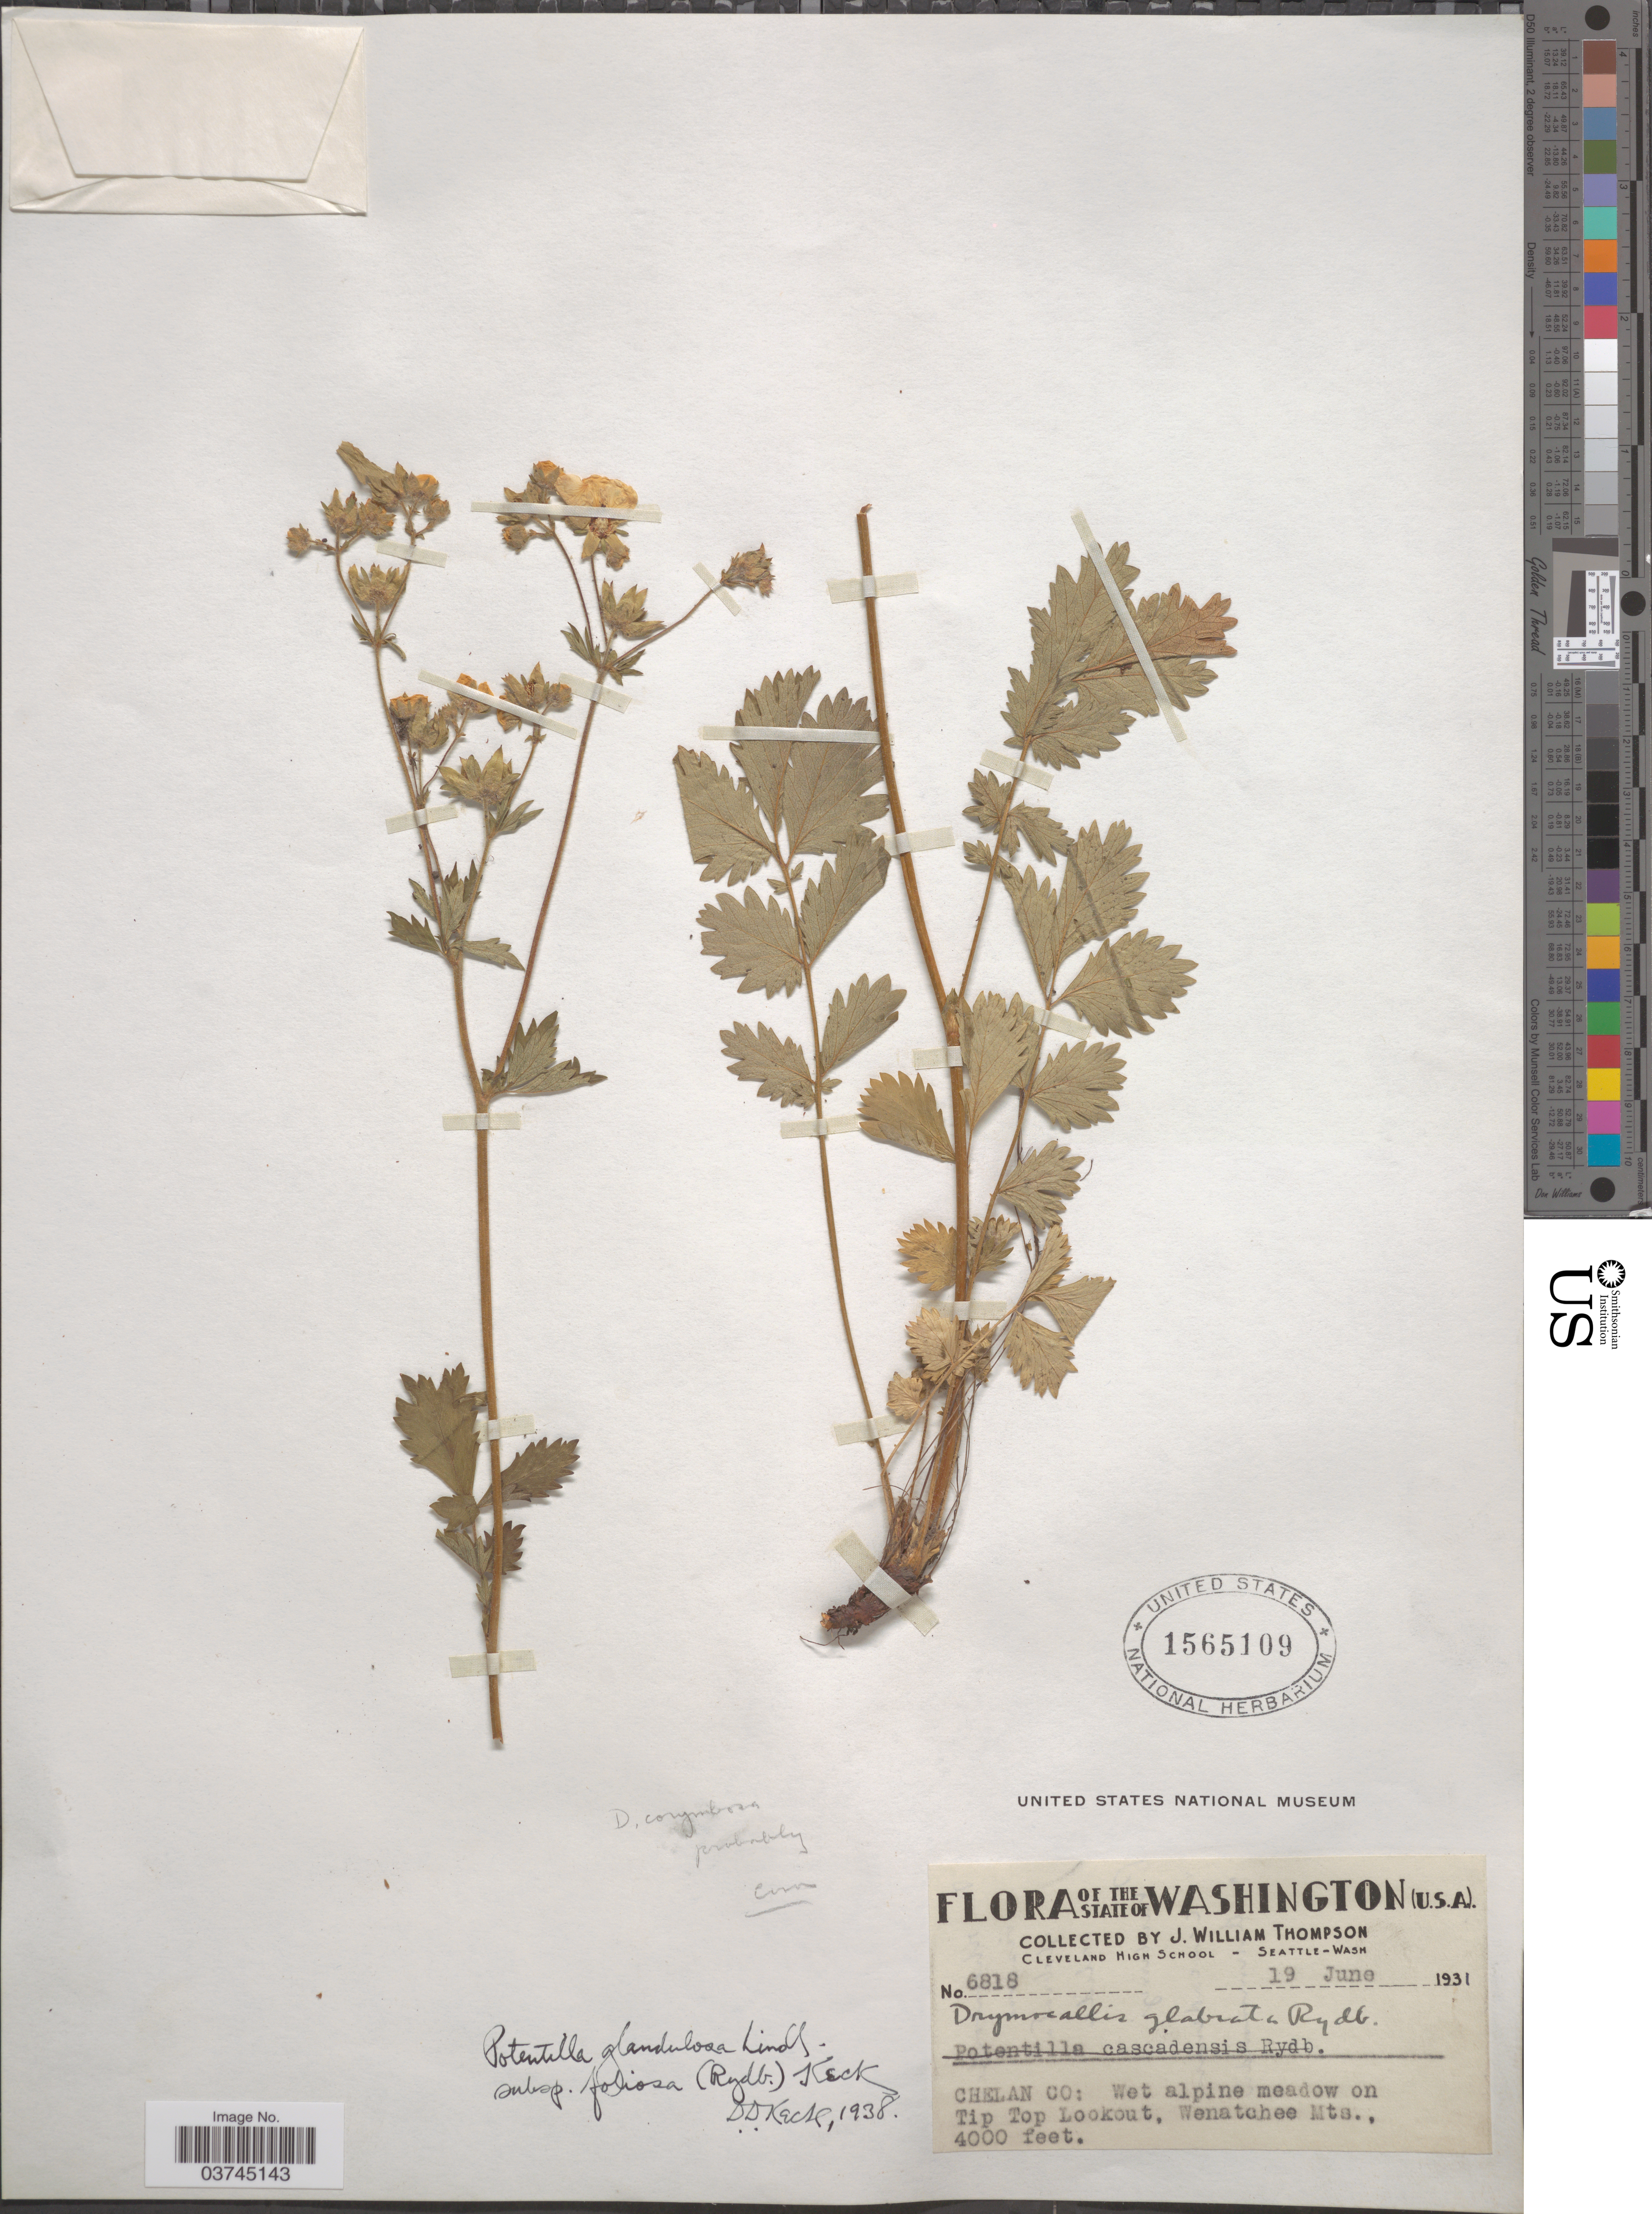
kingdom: Plantae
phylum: Tracheophyta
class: Magnoliopsida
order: Rosales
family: Rosaceae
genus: Drymocallis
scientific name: Drymocallis foliosa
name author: Rydb.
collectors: J. W. Thompson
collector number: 6818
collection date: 1931-06-19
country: United States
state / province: Washington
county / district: Chelan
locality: Chelan Co: Wet alpine meadow on Tip Top Lookout, Wenatchee Mts.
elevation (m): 1219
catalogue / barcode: US 1565109